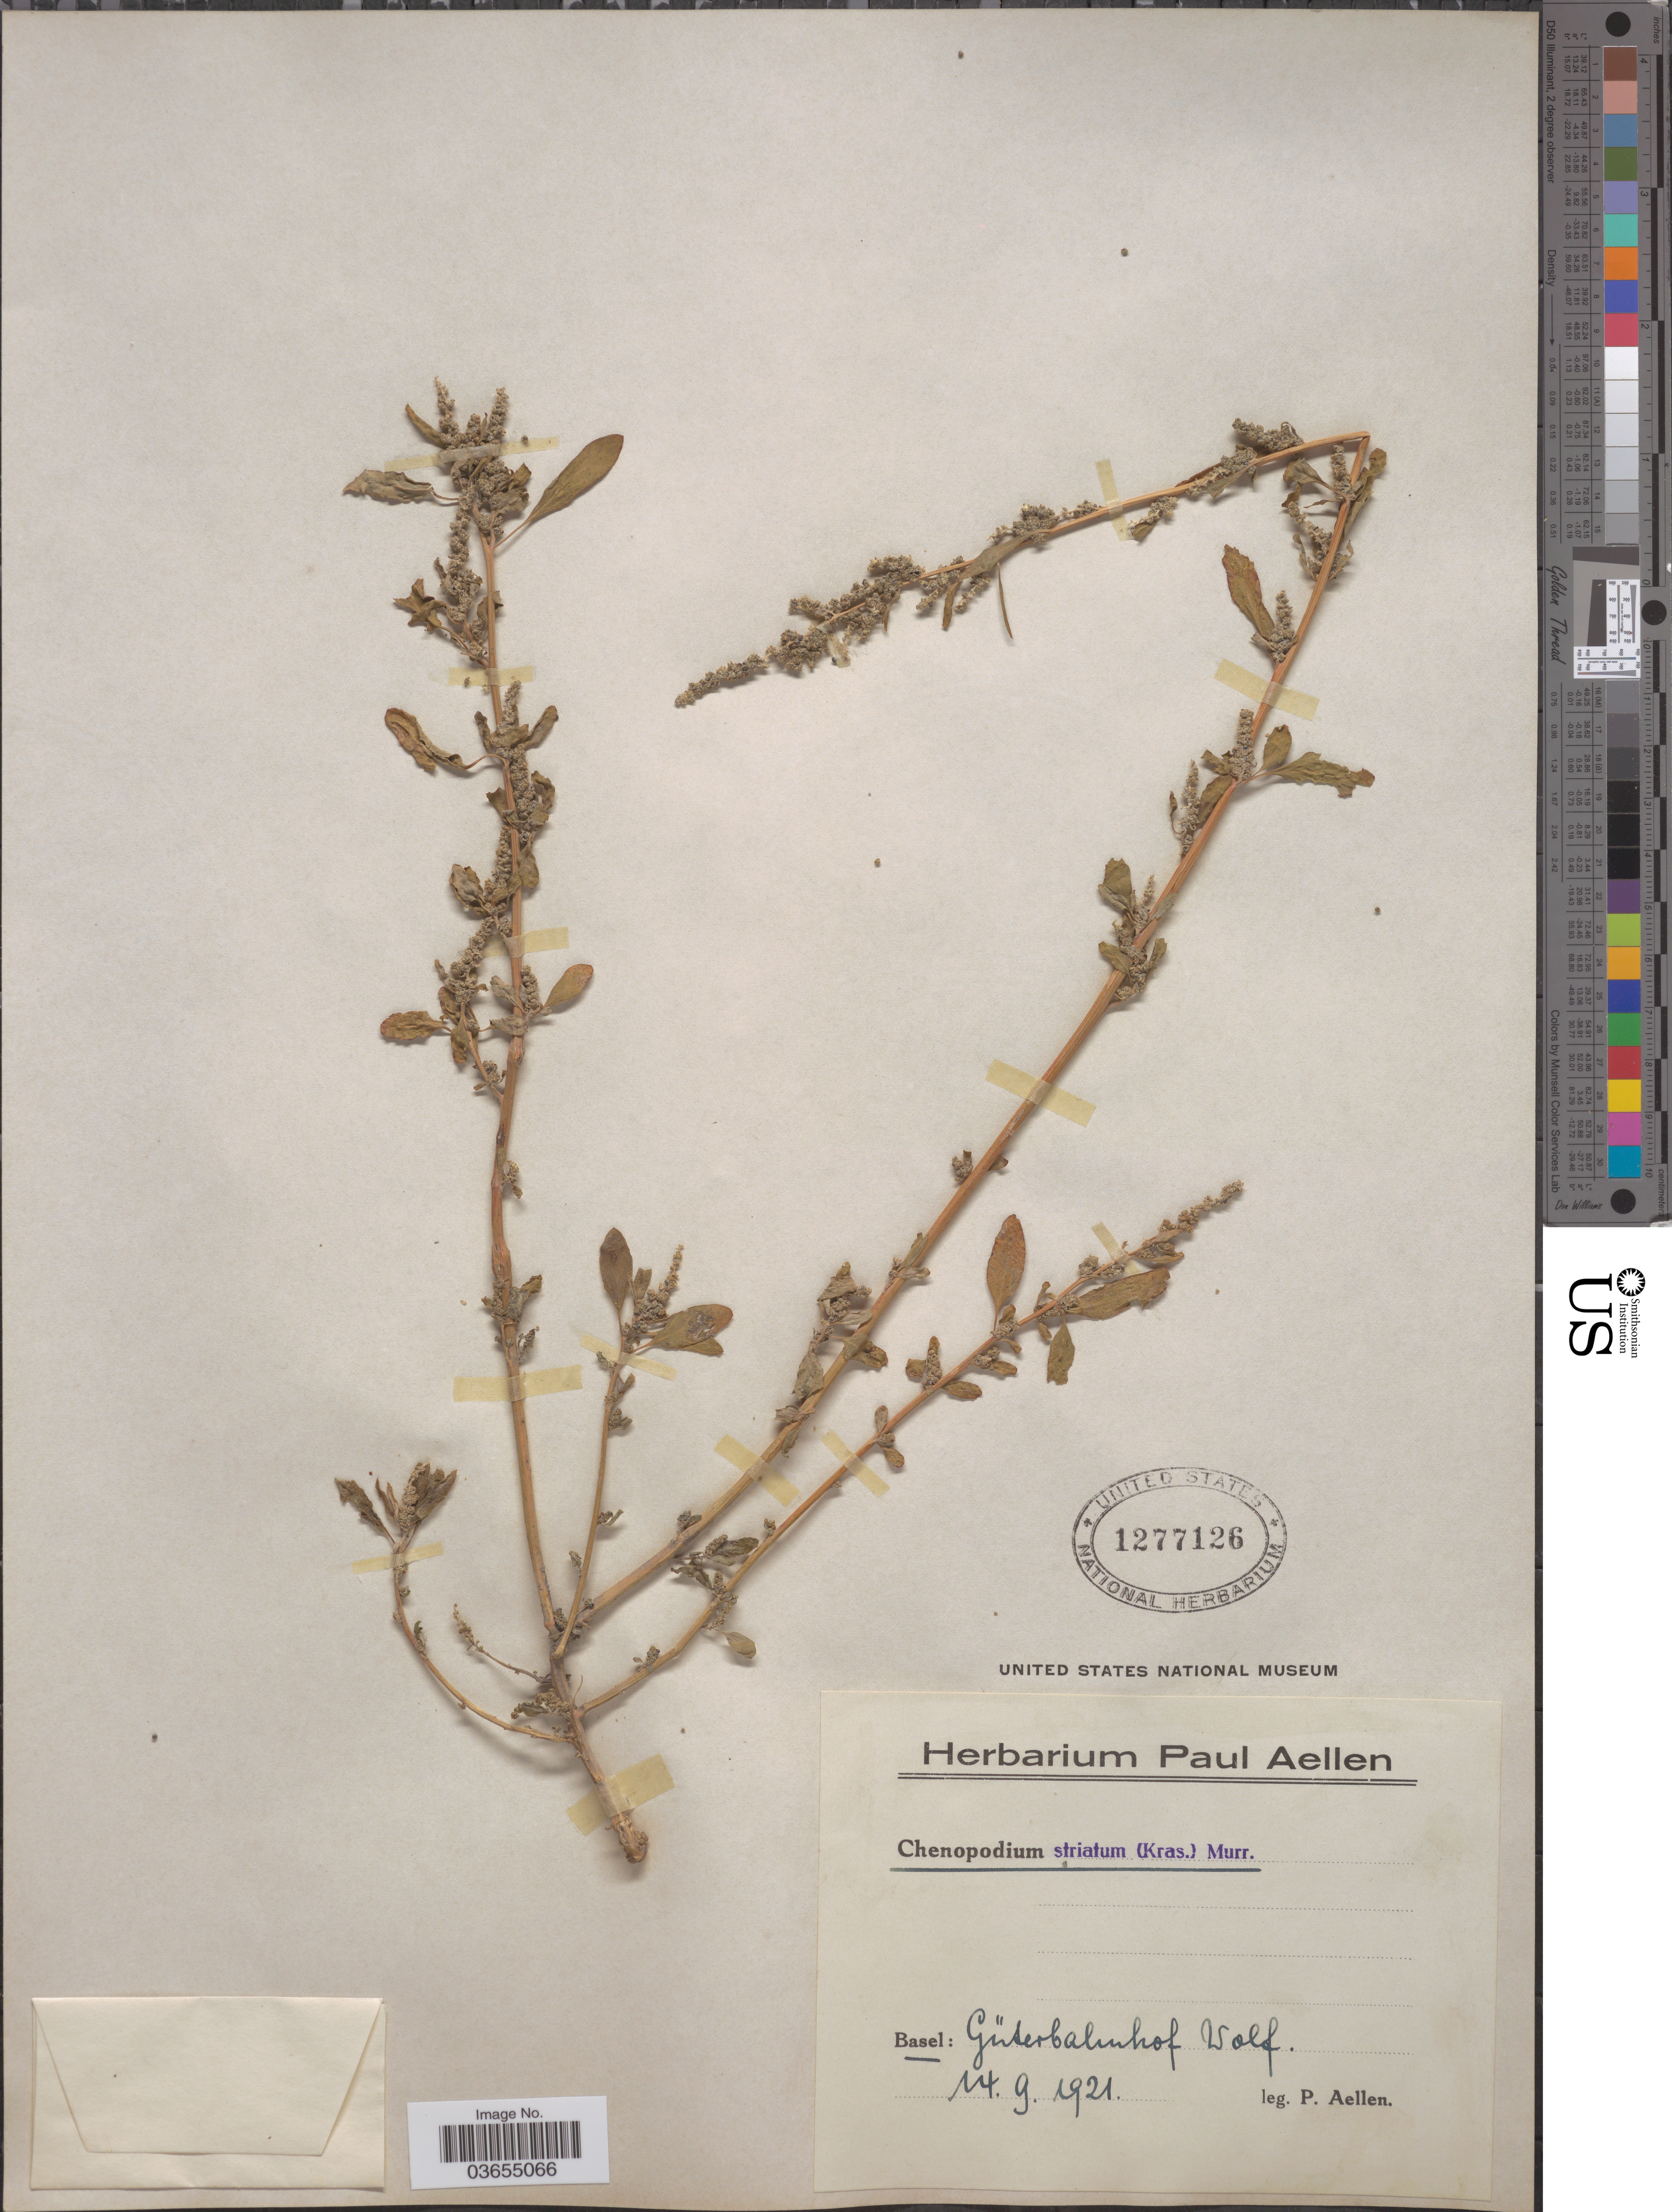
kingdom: Plantae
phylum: Tracheophyta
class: Magnoliopsida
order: Caryophyllales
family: Amaranthaceae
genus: Chenopodium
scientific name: Chenopodium striatum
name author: (Krasan) Murr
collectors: P. Aellen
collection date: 1921-09-14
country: Switzerland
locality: Basel: Güterbahnhof Wolf.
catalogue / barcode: US 1277126